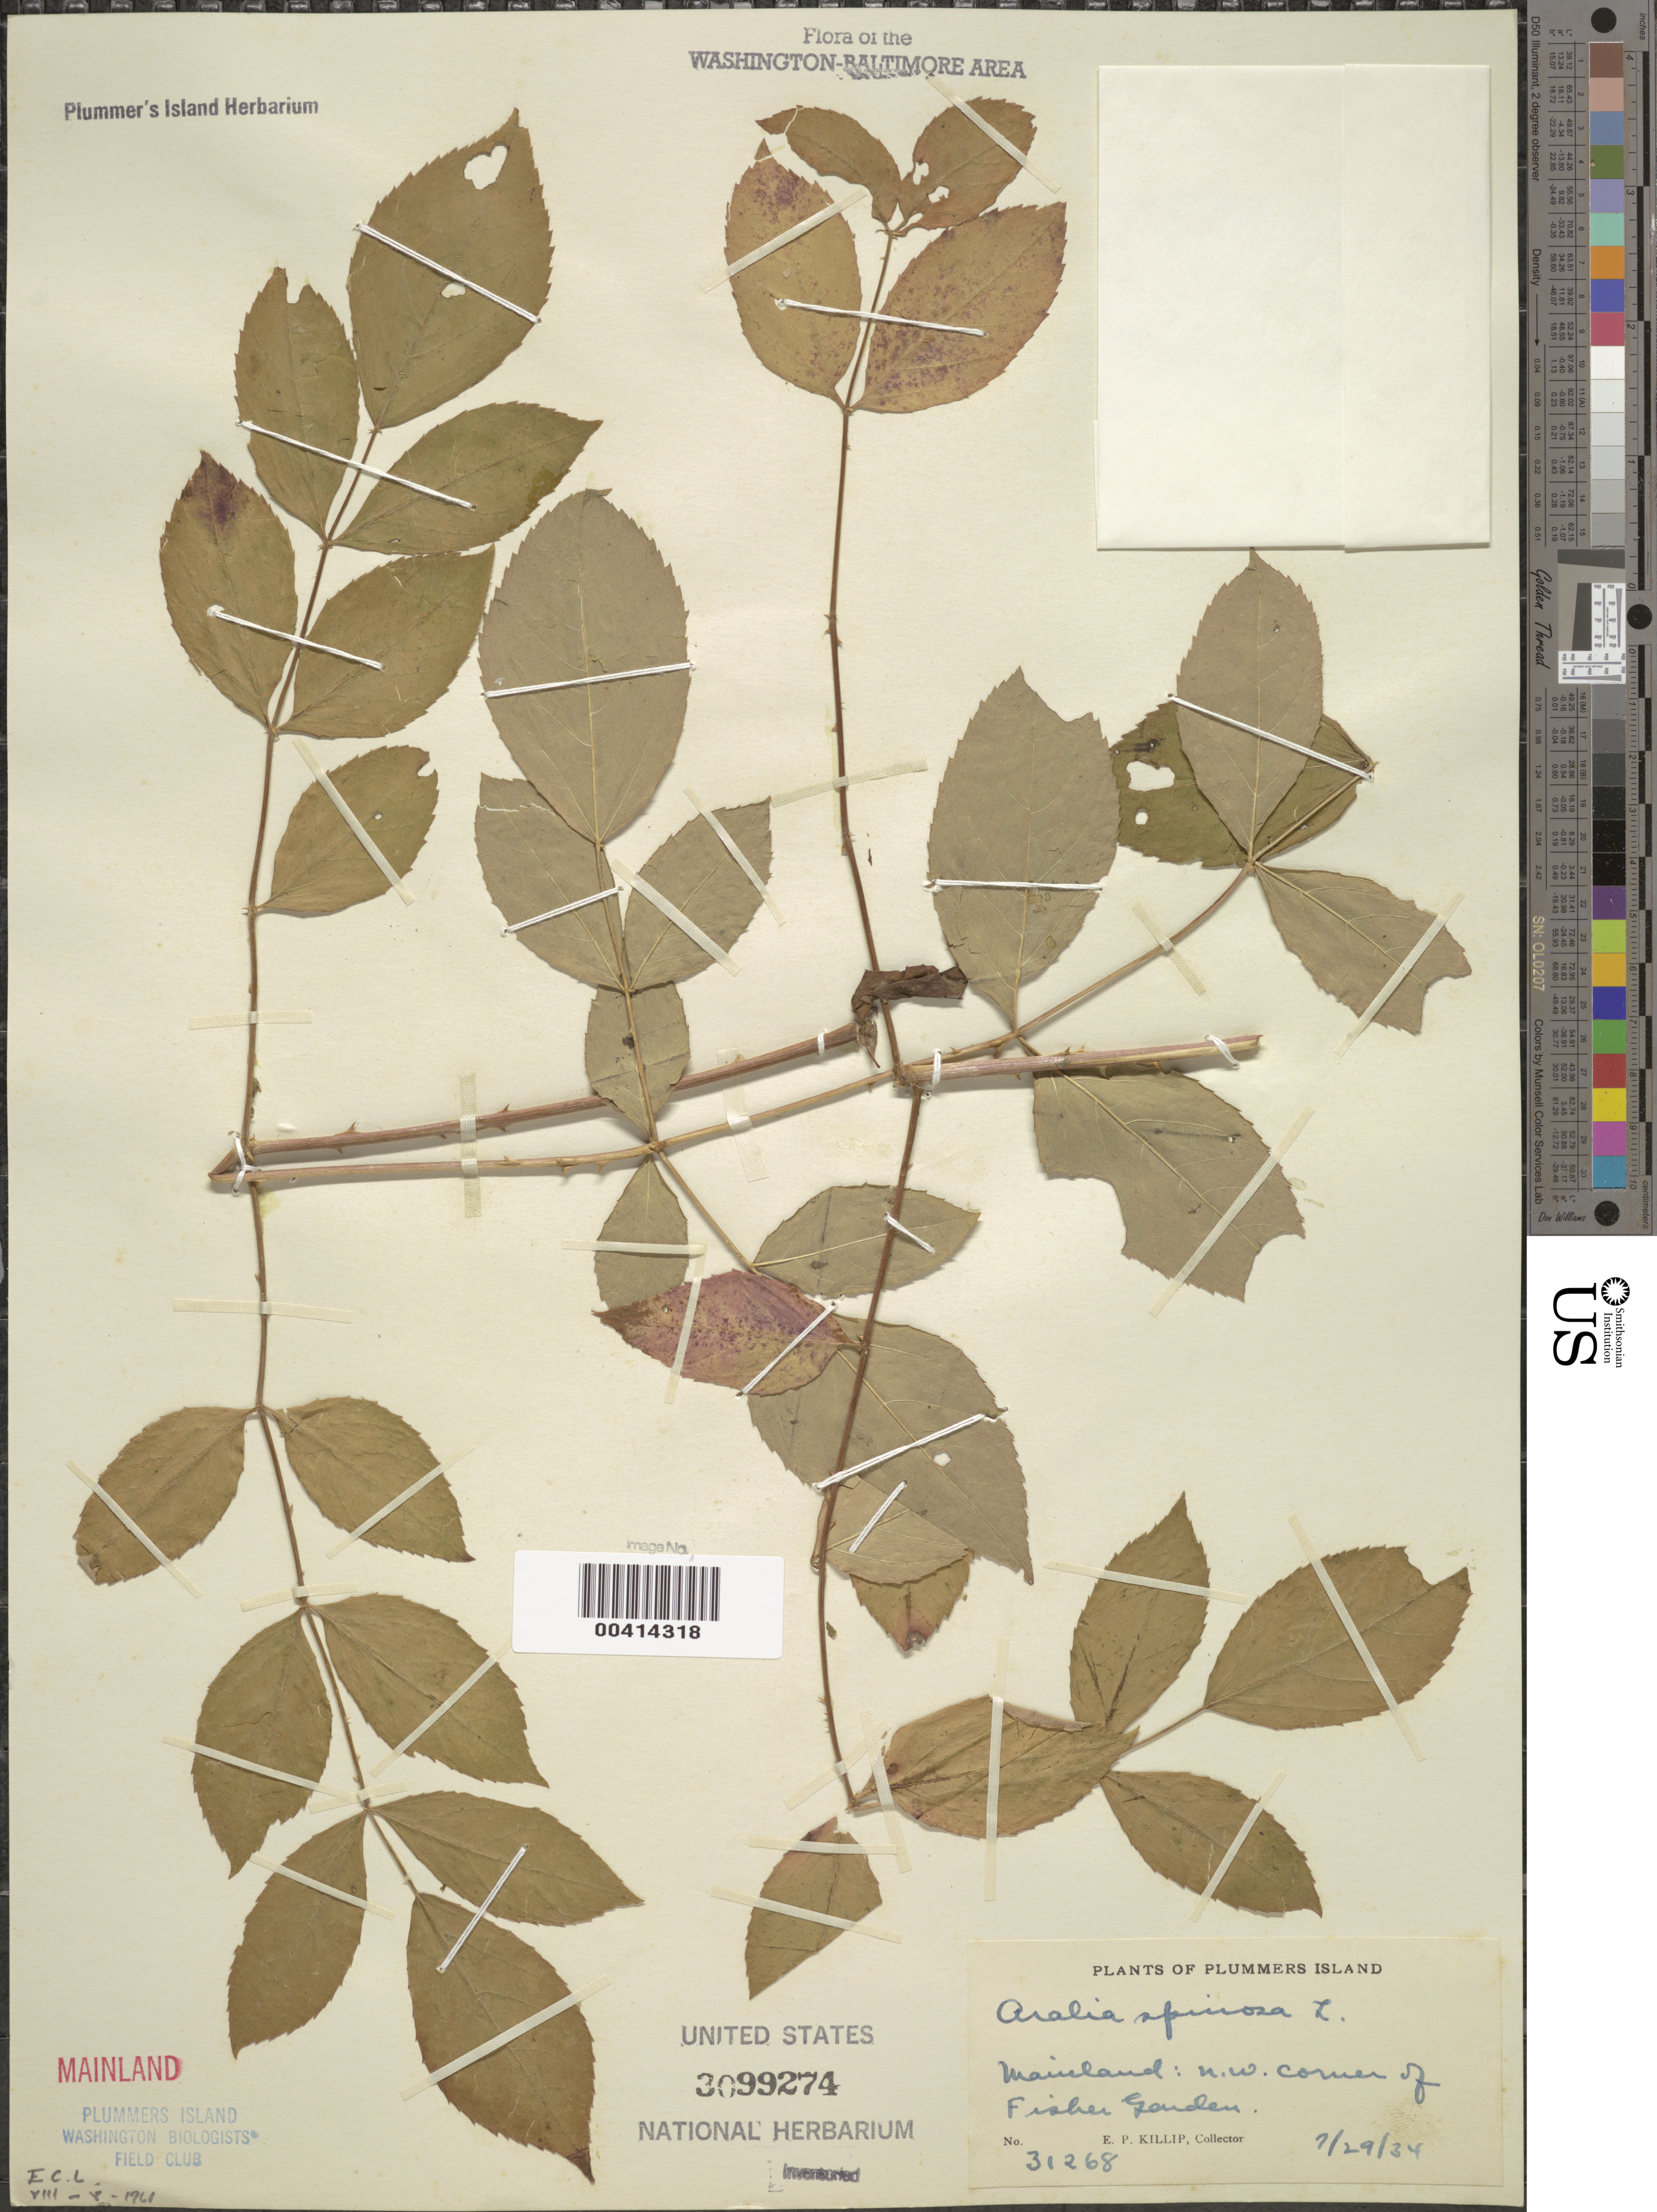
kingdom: Plantae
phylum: Tracheophyta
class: Magnoliopsida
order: Apiales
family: Araliaceae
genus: Aralia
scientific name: Aralia spinosa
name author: L.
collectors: E. P. Killip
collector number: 31268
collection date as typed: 29 Jul 1934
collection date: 1934-07-29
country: United States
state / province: Maryland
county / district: Montgomery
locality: Plummer's Island, Mainland, N.W. corner of Fisher garden C. & O. Canal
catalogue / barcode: US 3099274